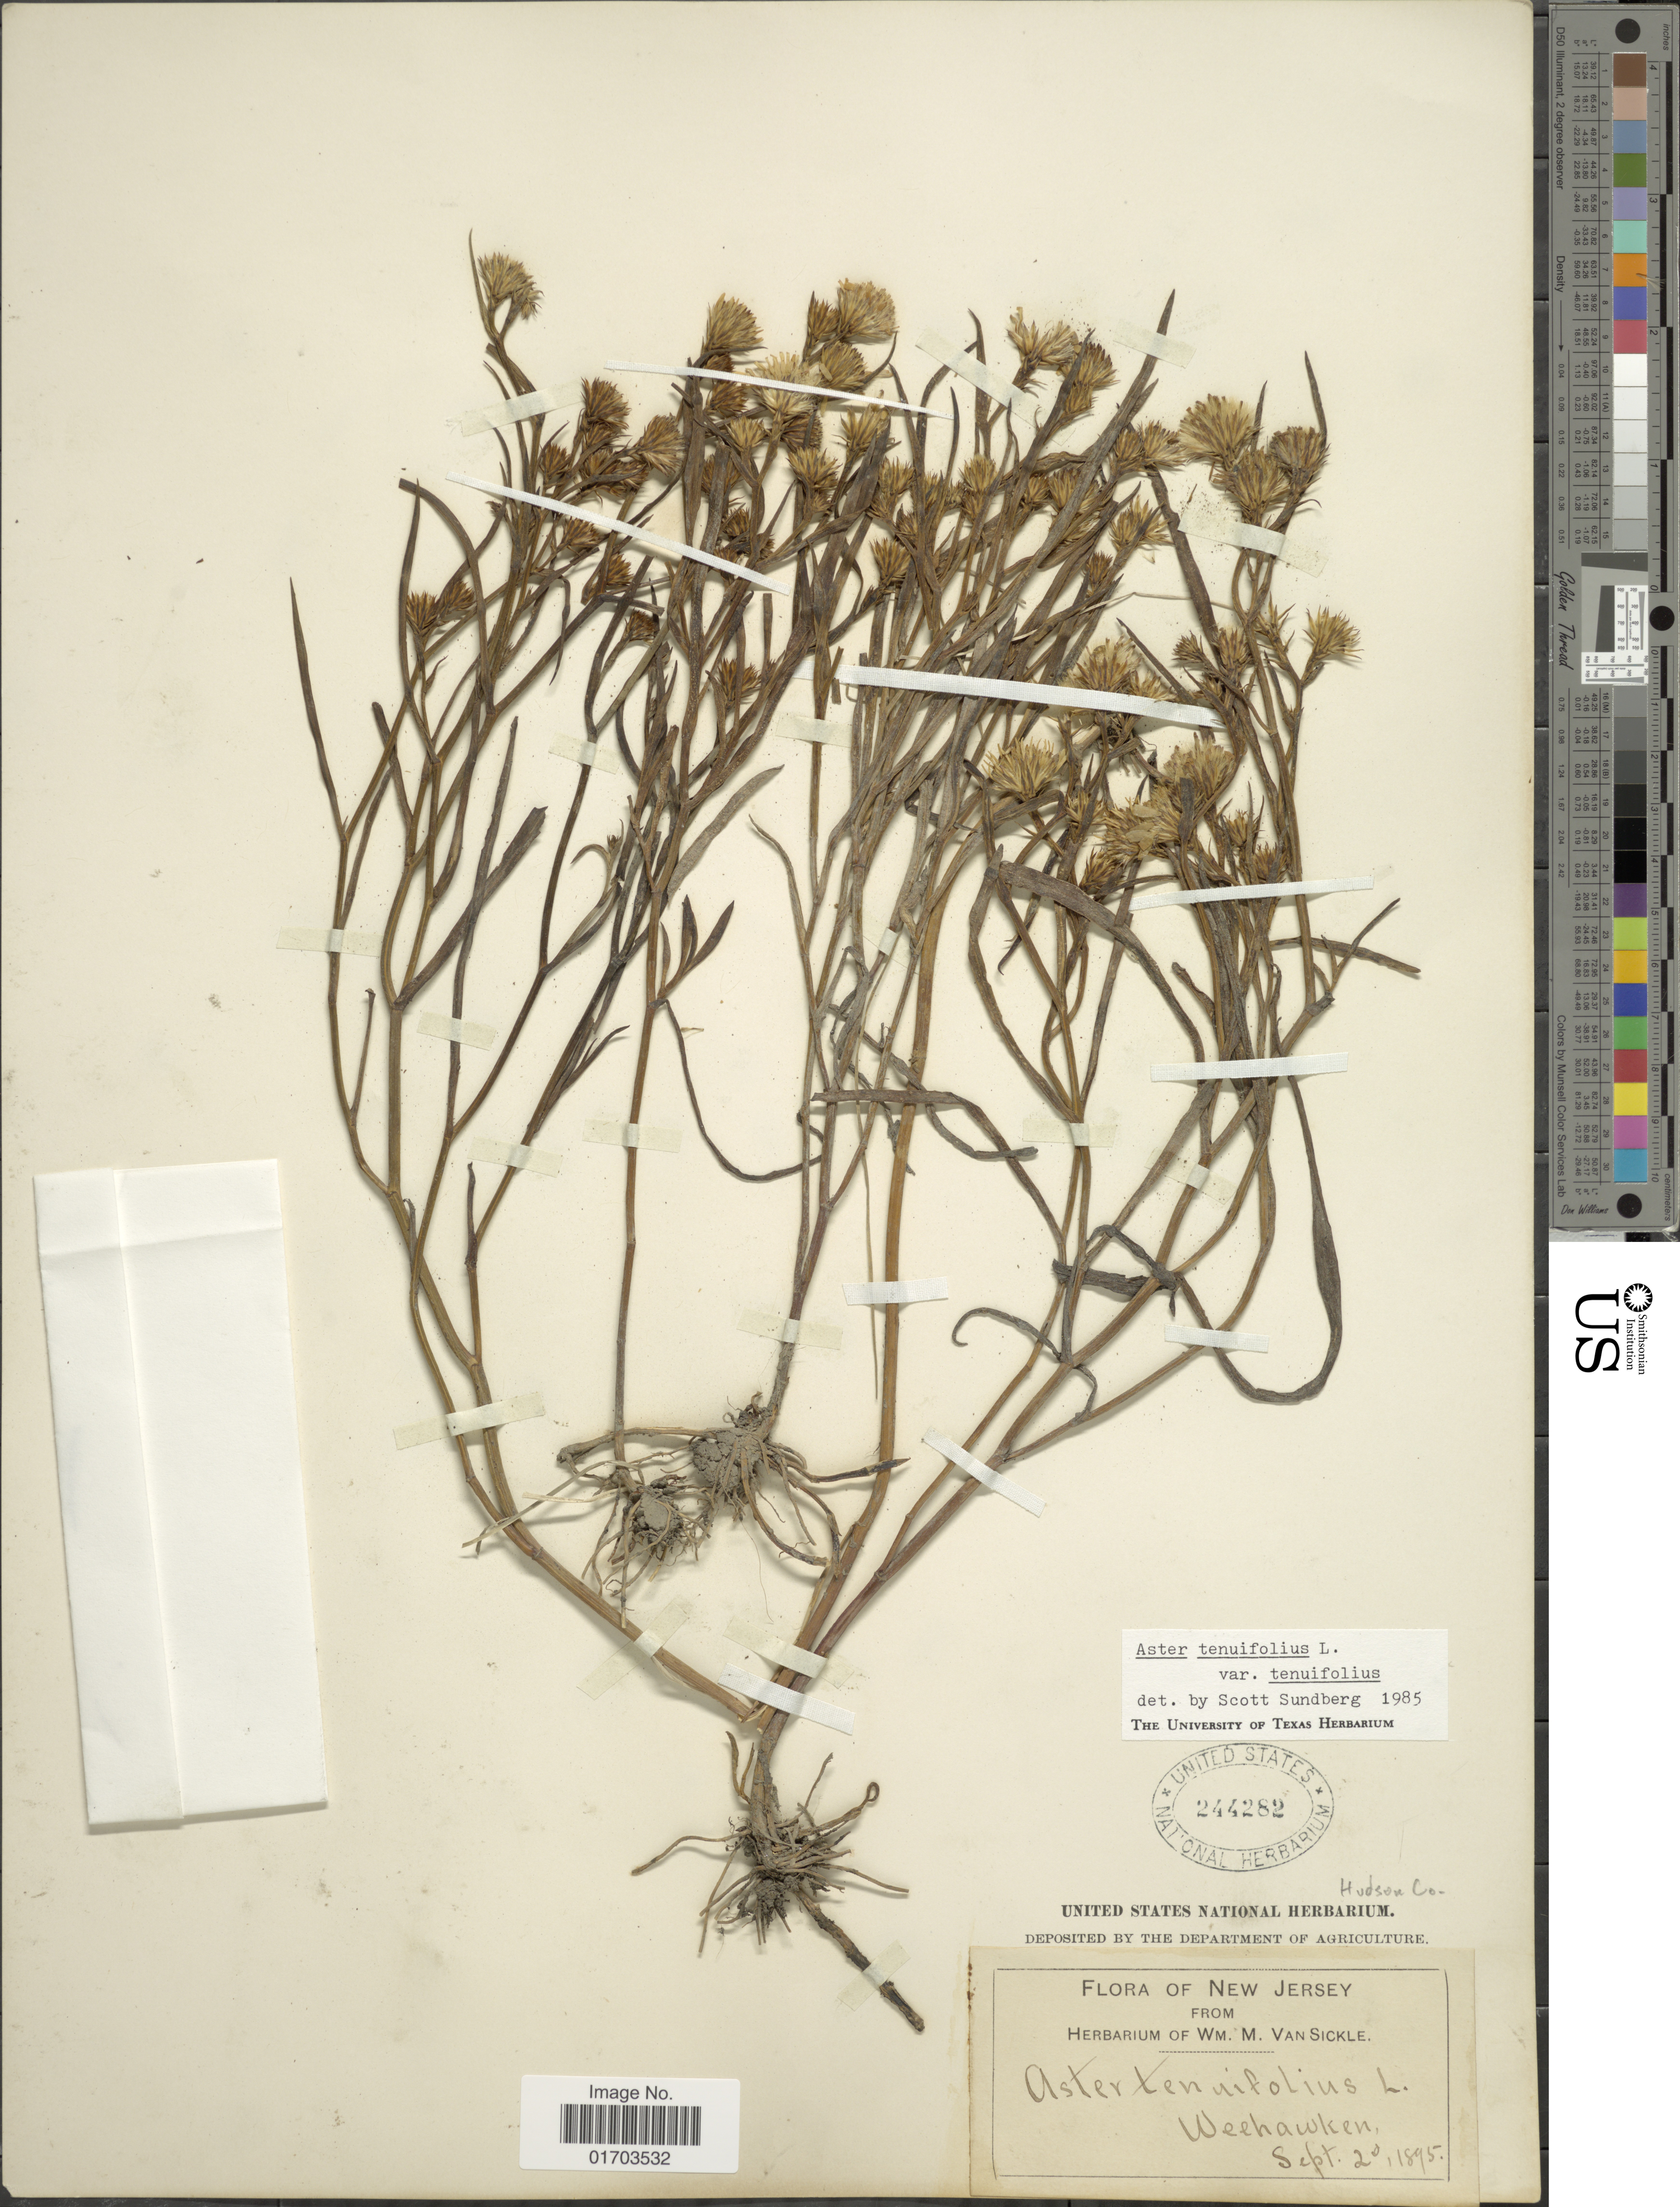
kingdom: Plantae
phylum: Tracheophyta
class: Magnoliopsida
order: Asterales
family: Asteraceae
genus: Symphyotrichum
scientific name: Symphyotrichum tenuifolium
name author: (L.) G.L. Nesom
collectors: ex herb. Wm. M. Van Sickle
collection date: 1895-09-20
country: United States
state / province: New Jersey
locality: Weehawken, Hudson Co.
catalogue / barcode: US 244282